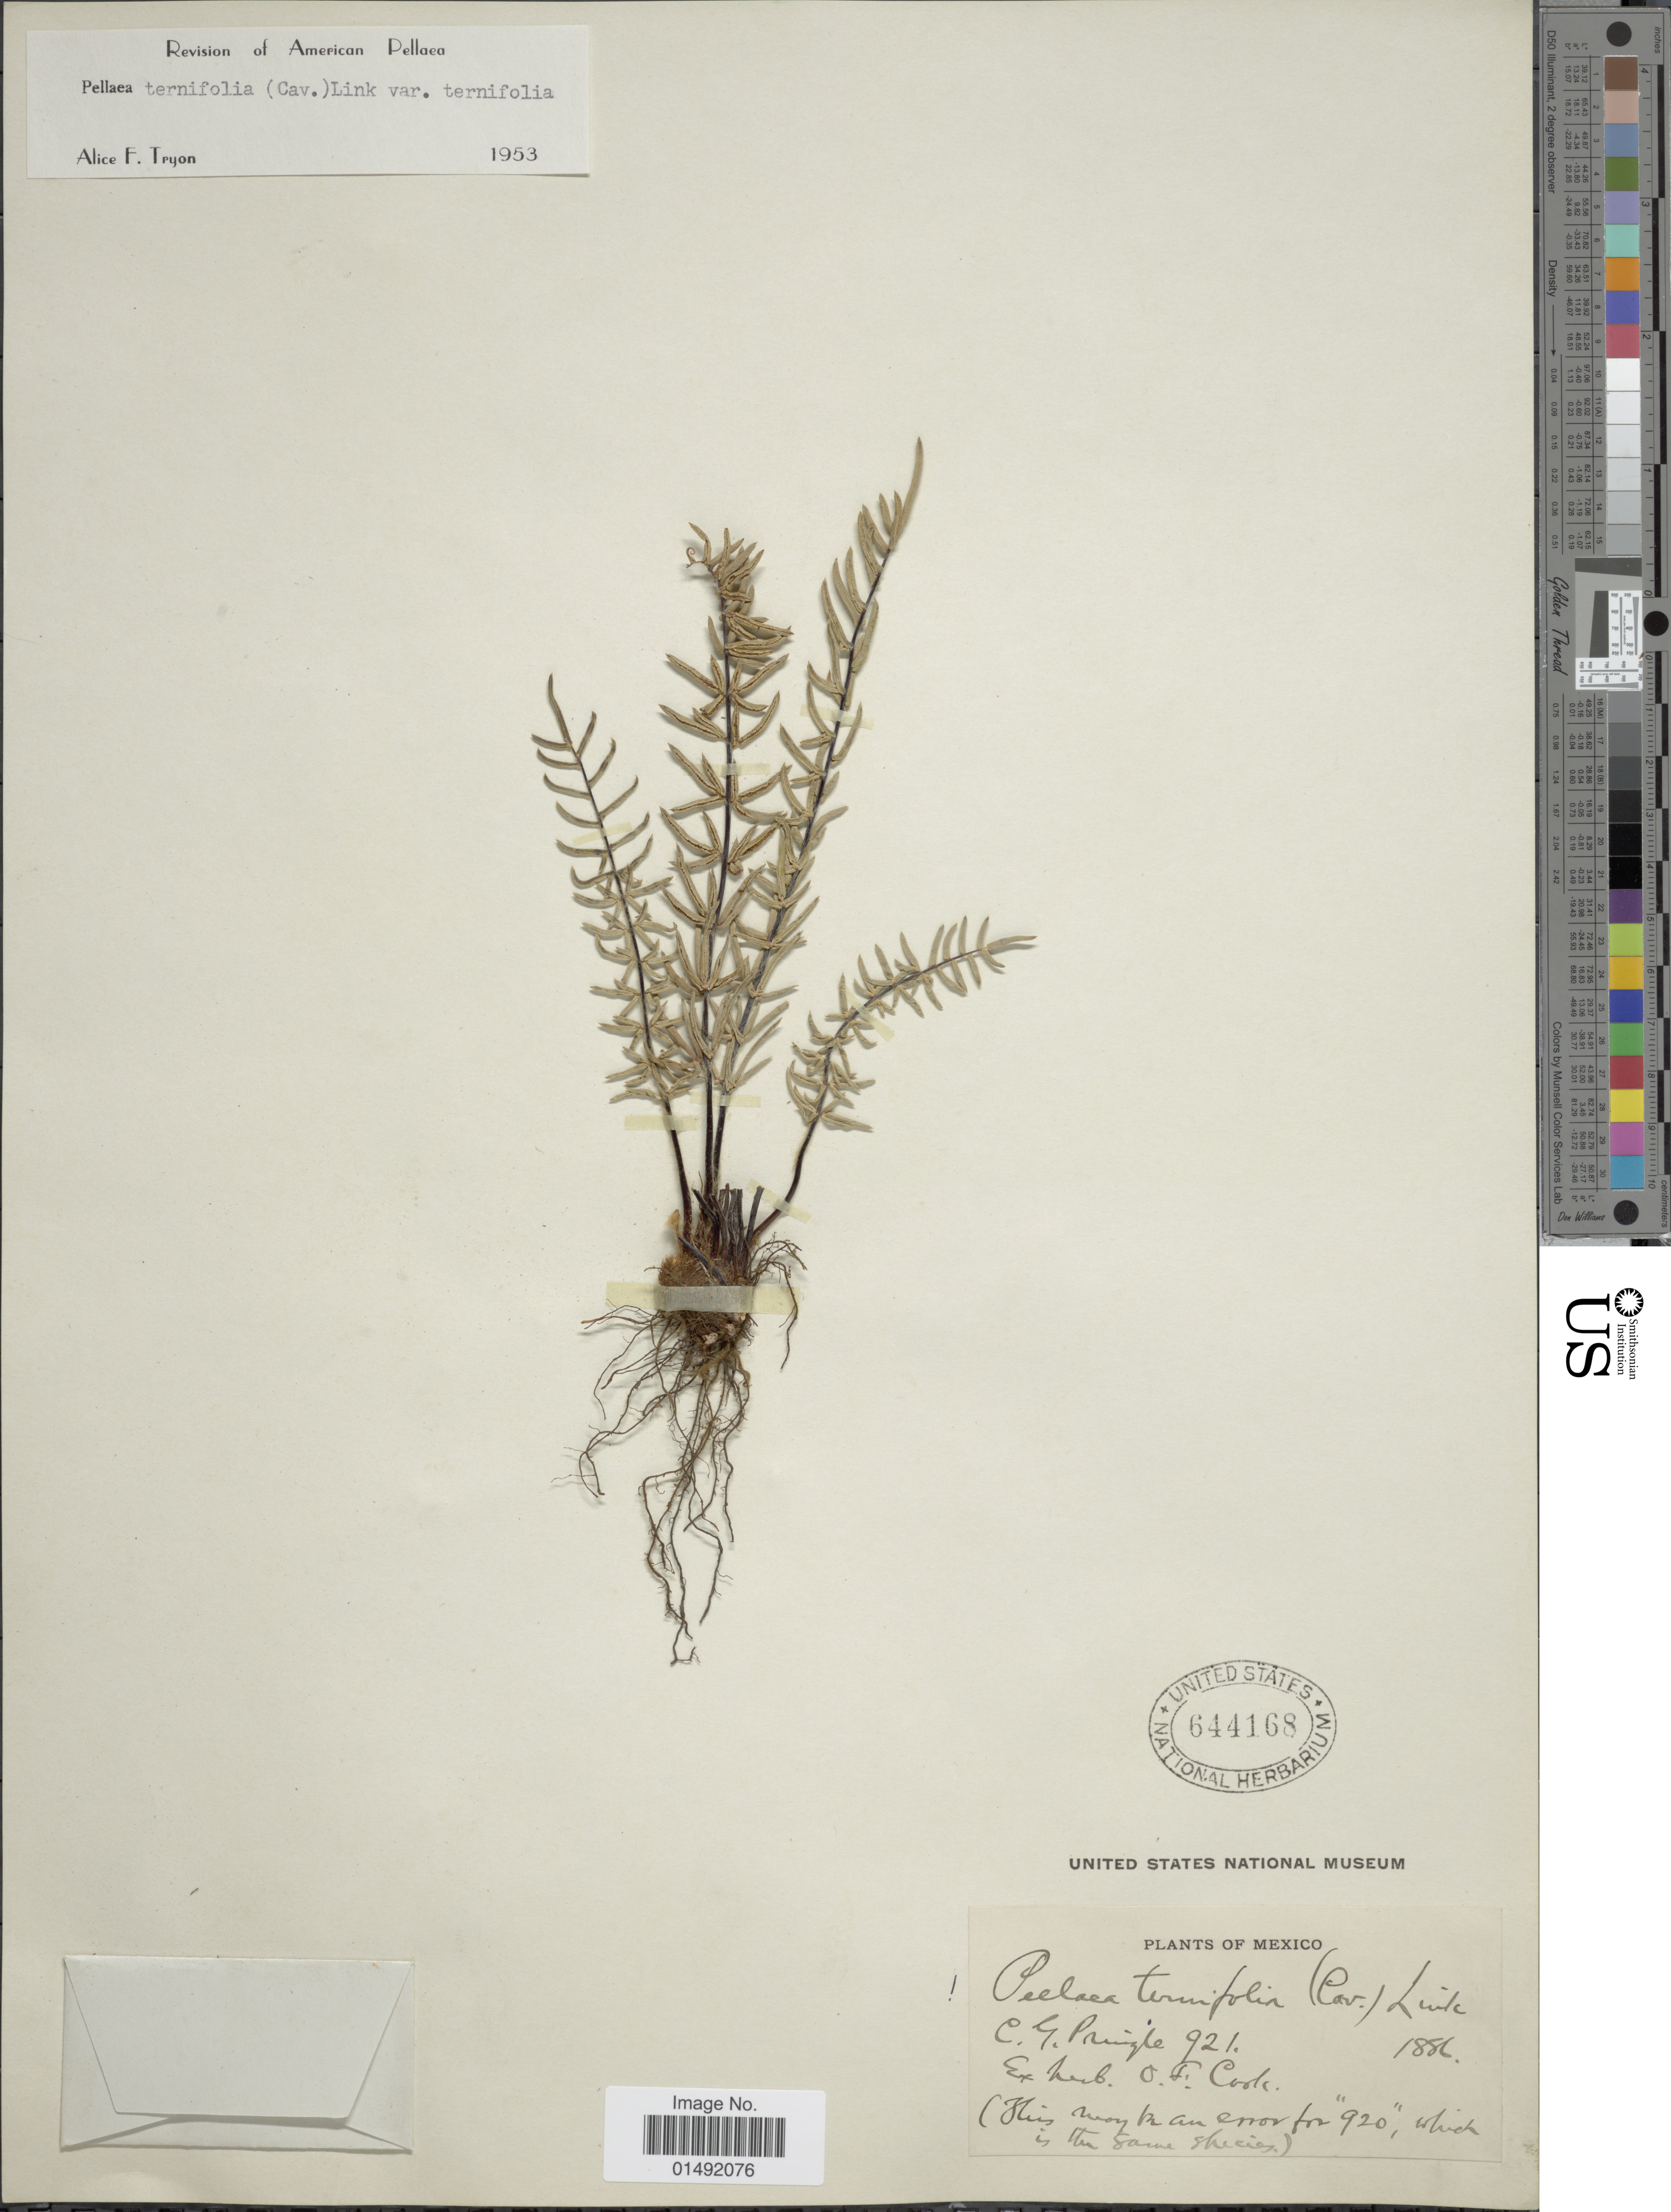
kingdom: Plantae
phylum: Tracheophyta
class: Polypodiopsida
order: Polypodiales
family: Pteridaceae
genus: Pellaea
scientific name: Pellaea ternifolia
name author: (Cav.) Link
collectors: C. G. Pringle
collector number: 921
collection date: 1886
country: Mexico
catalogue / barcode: US 644168